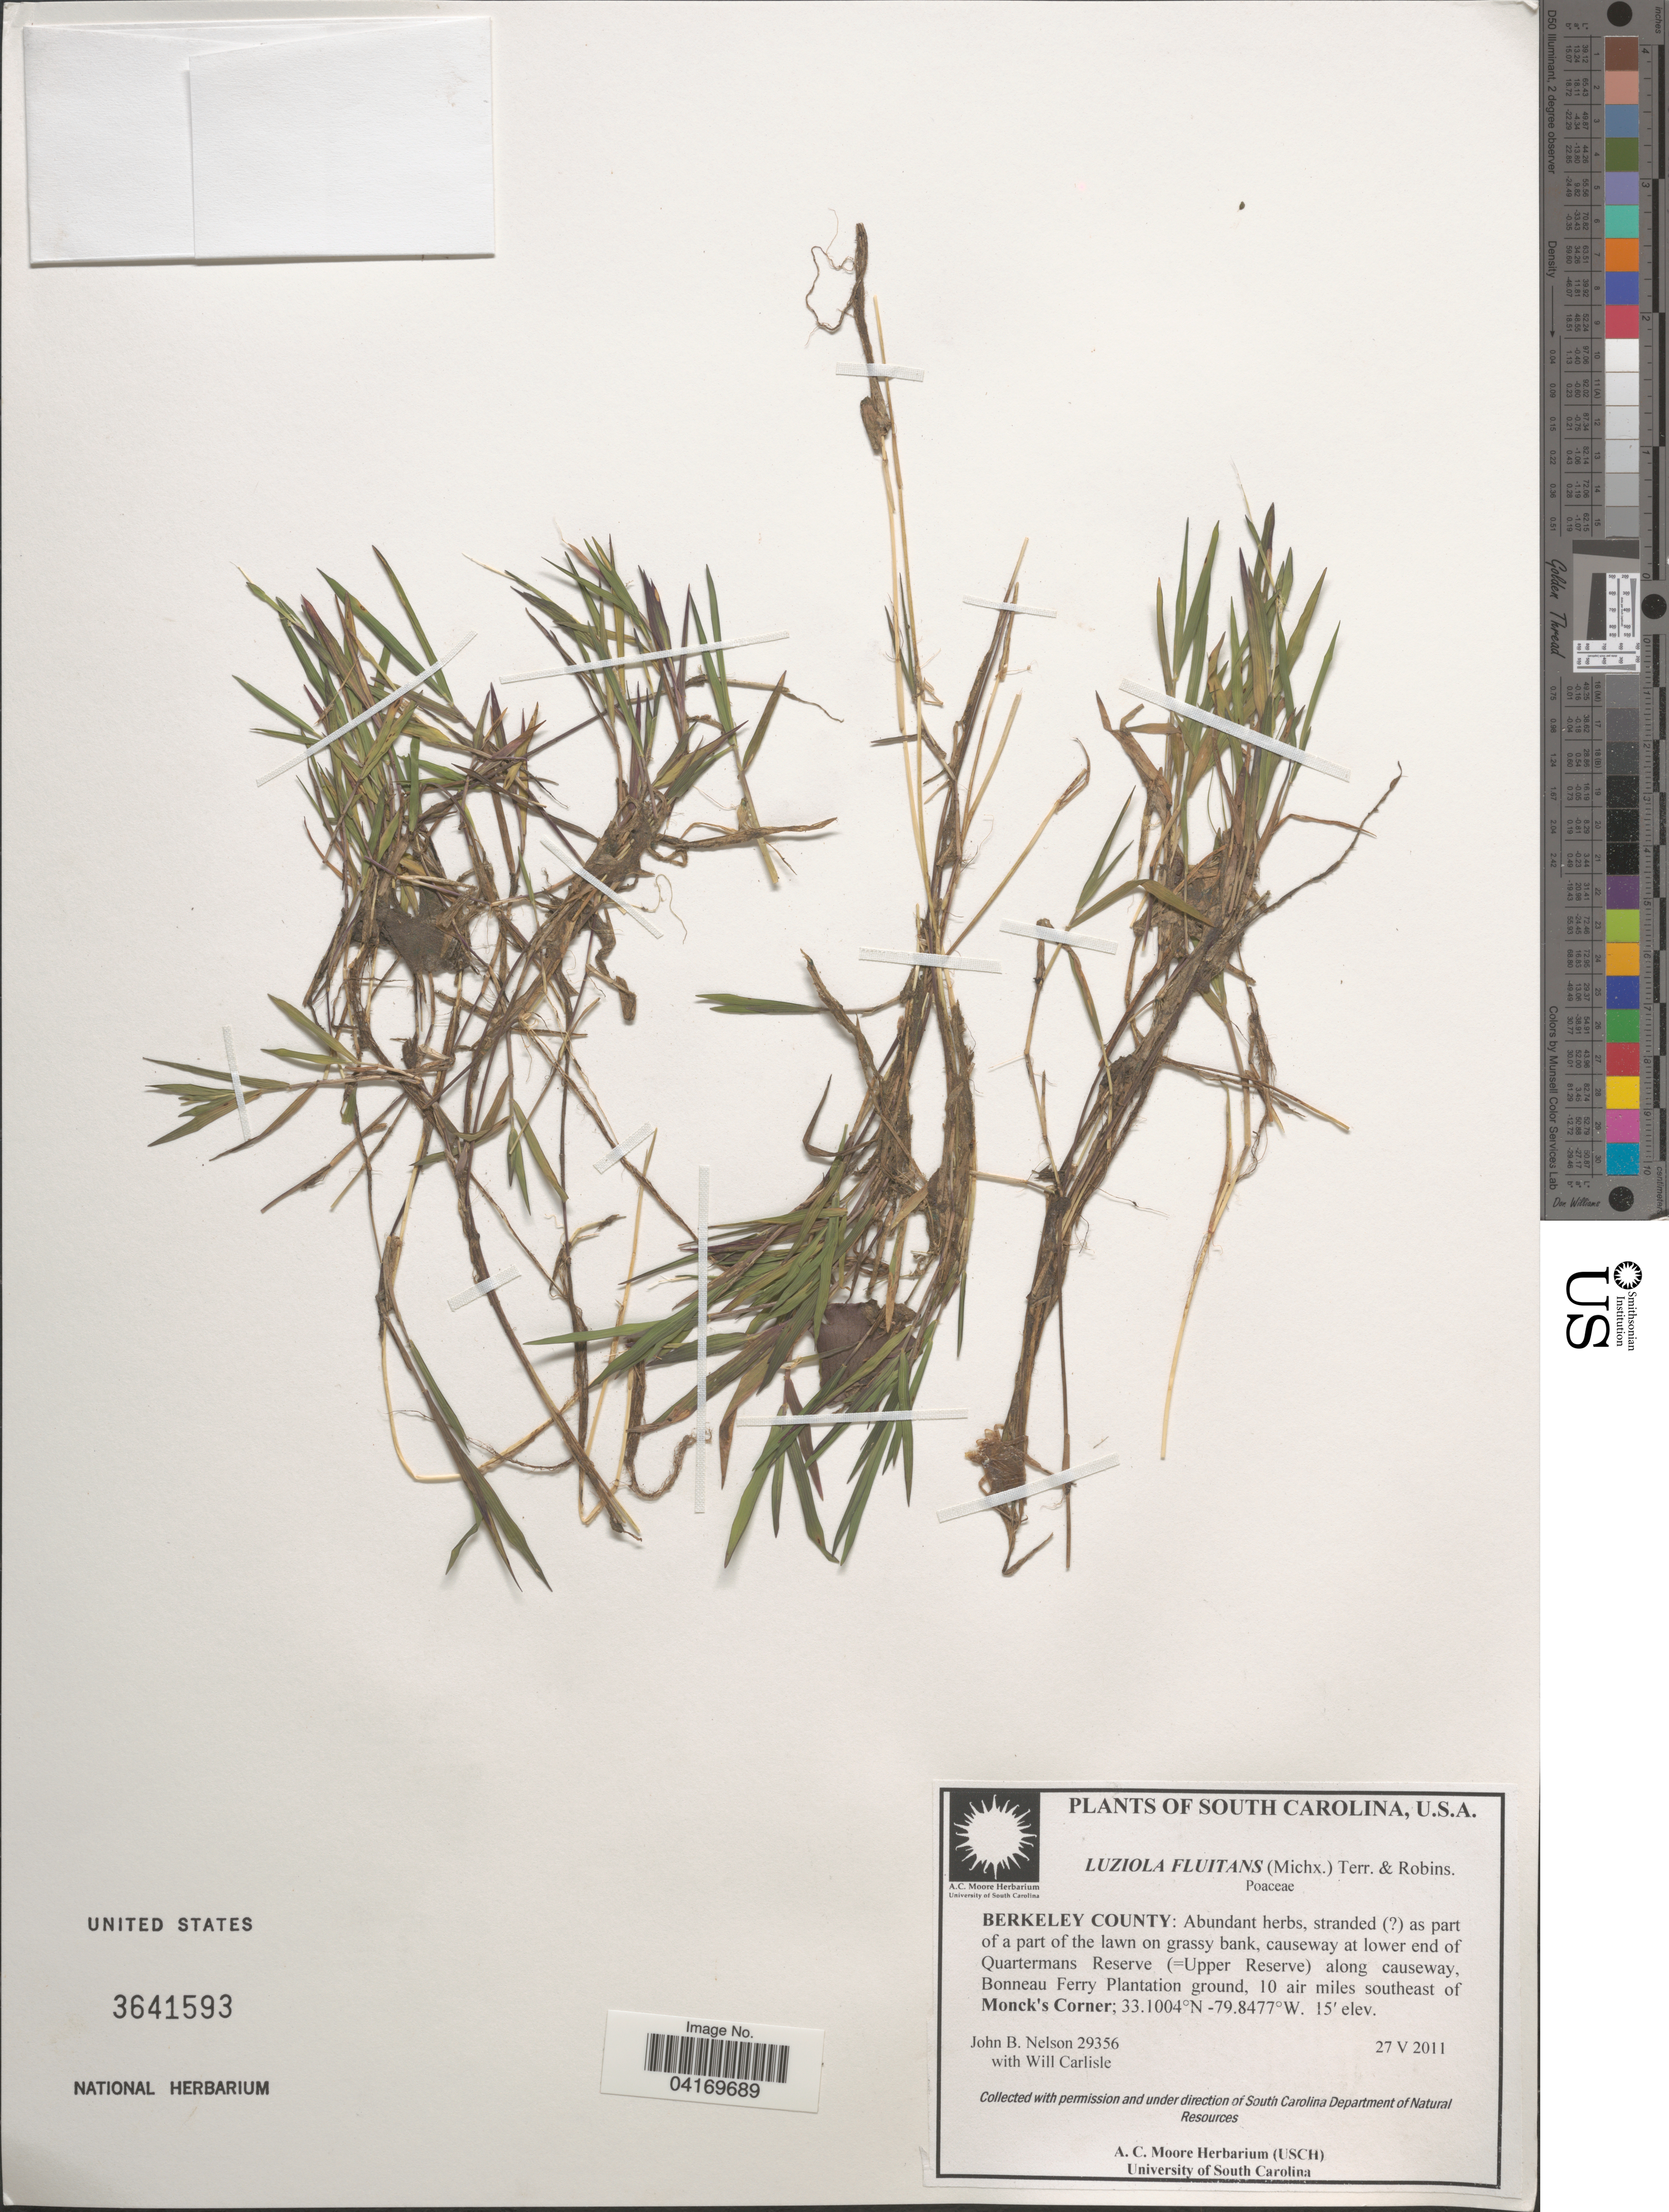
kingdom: Plantae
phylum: Tracheophyta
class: Liliopsida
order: Poales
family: Poaceae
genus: Luziola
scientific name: Luziola fluitans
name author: (Michx.) Terrell & H. Rob.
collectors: J. B. Nelson & W. Carlisle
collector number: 29356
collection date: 2011-05-21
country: United States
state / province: South Carolina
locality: Berkeley County: At lower end of Quartermans Reserve (=Upper Reserve) along causeway, Bonneau Ferry Plantation ground, 10 air miles southeast of Monck's Corner.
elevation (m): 5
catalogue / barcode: US 3641593